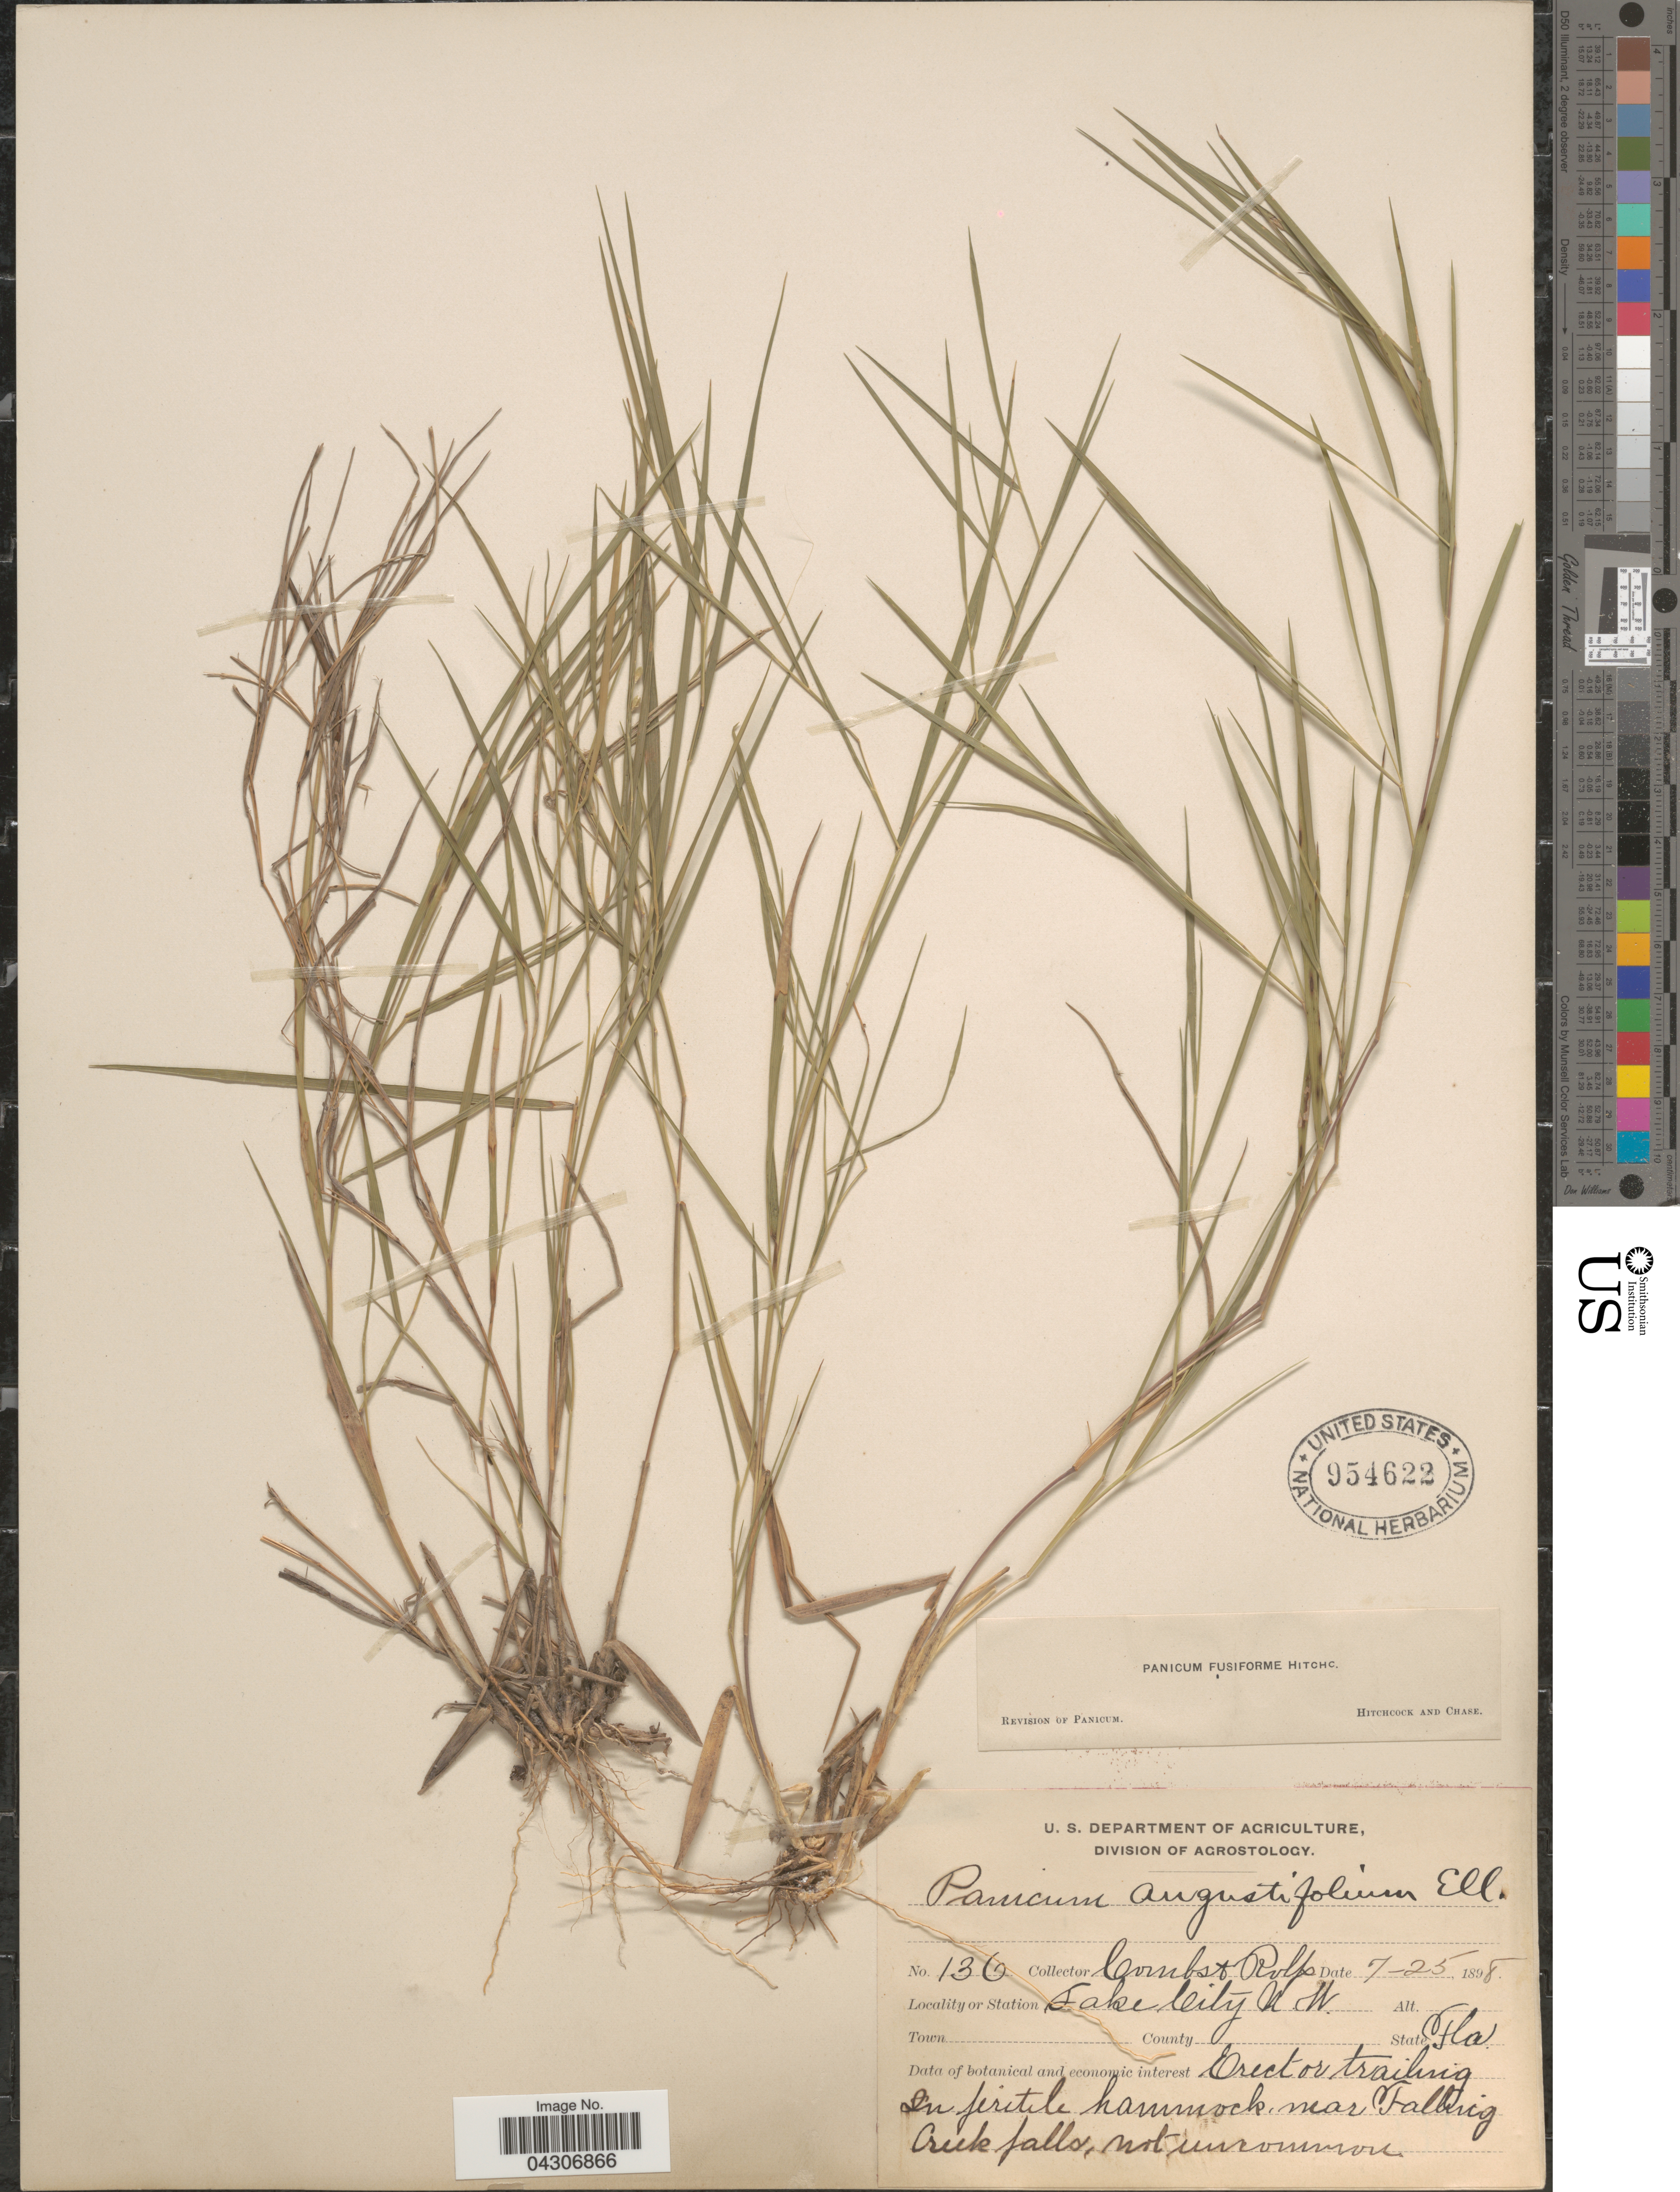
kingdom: Plantae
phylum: Tracheophyta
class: Liliopsida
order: Poales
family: Poaceae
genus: Dichanthelium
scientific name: Dichanthelium aciculare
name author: (Desv. ex Poir.) Gould & C.A. Clark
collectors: -. Combs & Rolfs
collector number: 136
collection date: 1898-07-25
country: United States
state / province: Florida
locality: Lake City N.W.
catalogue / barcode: US 954622